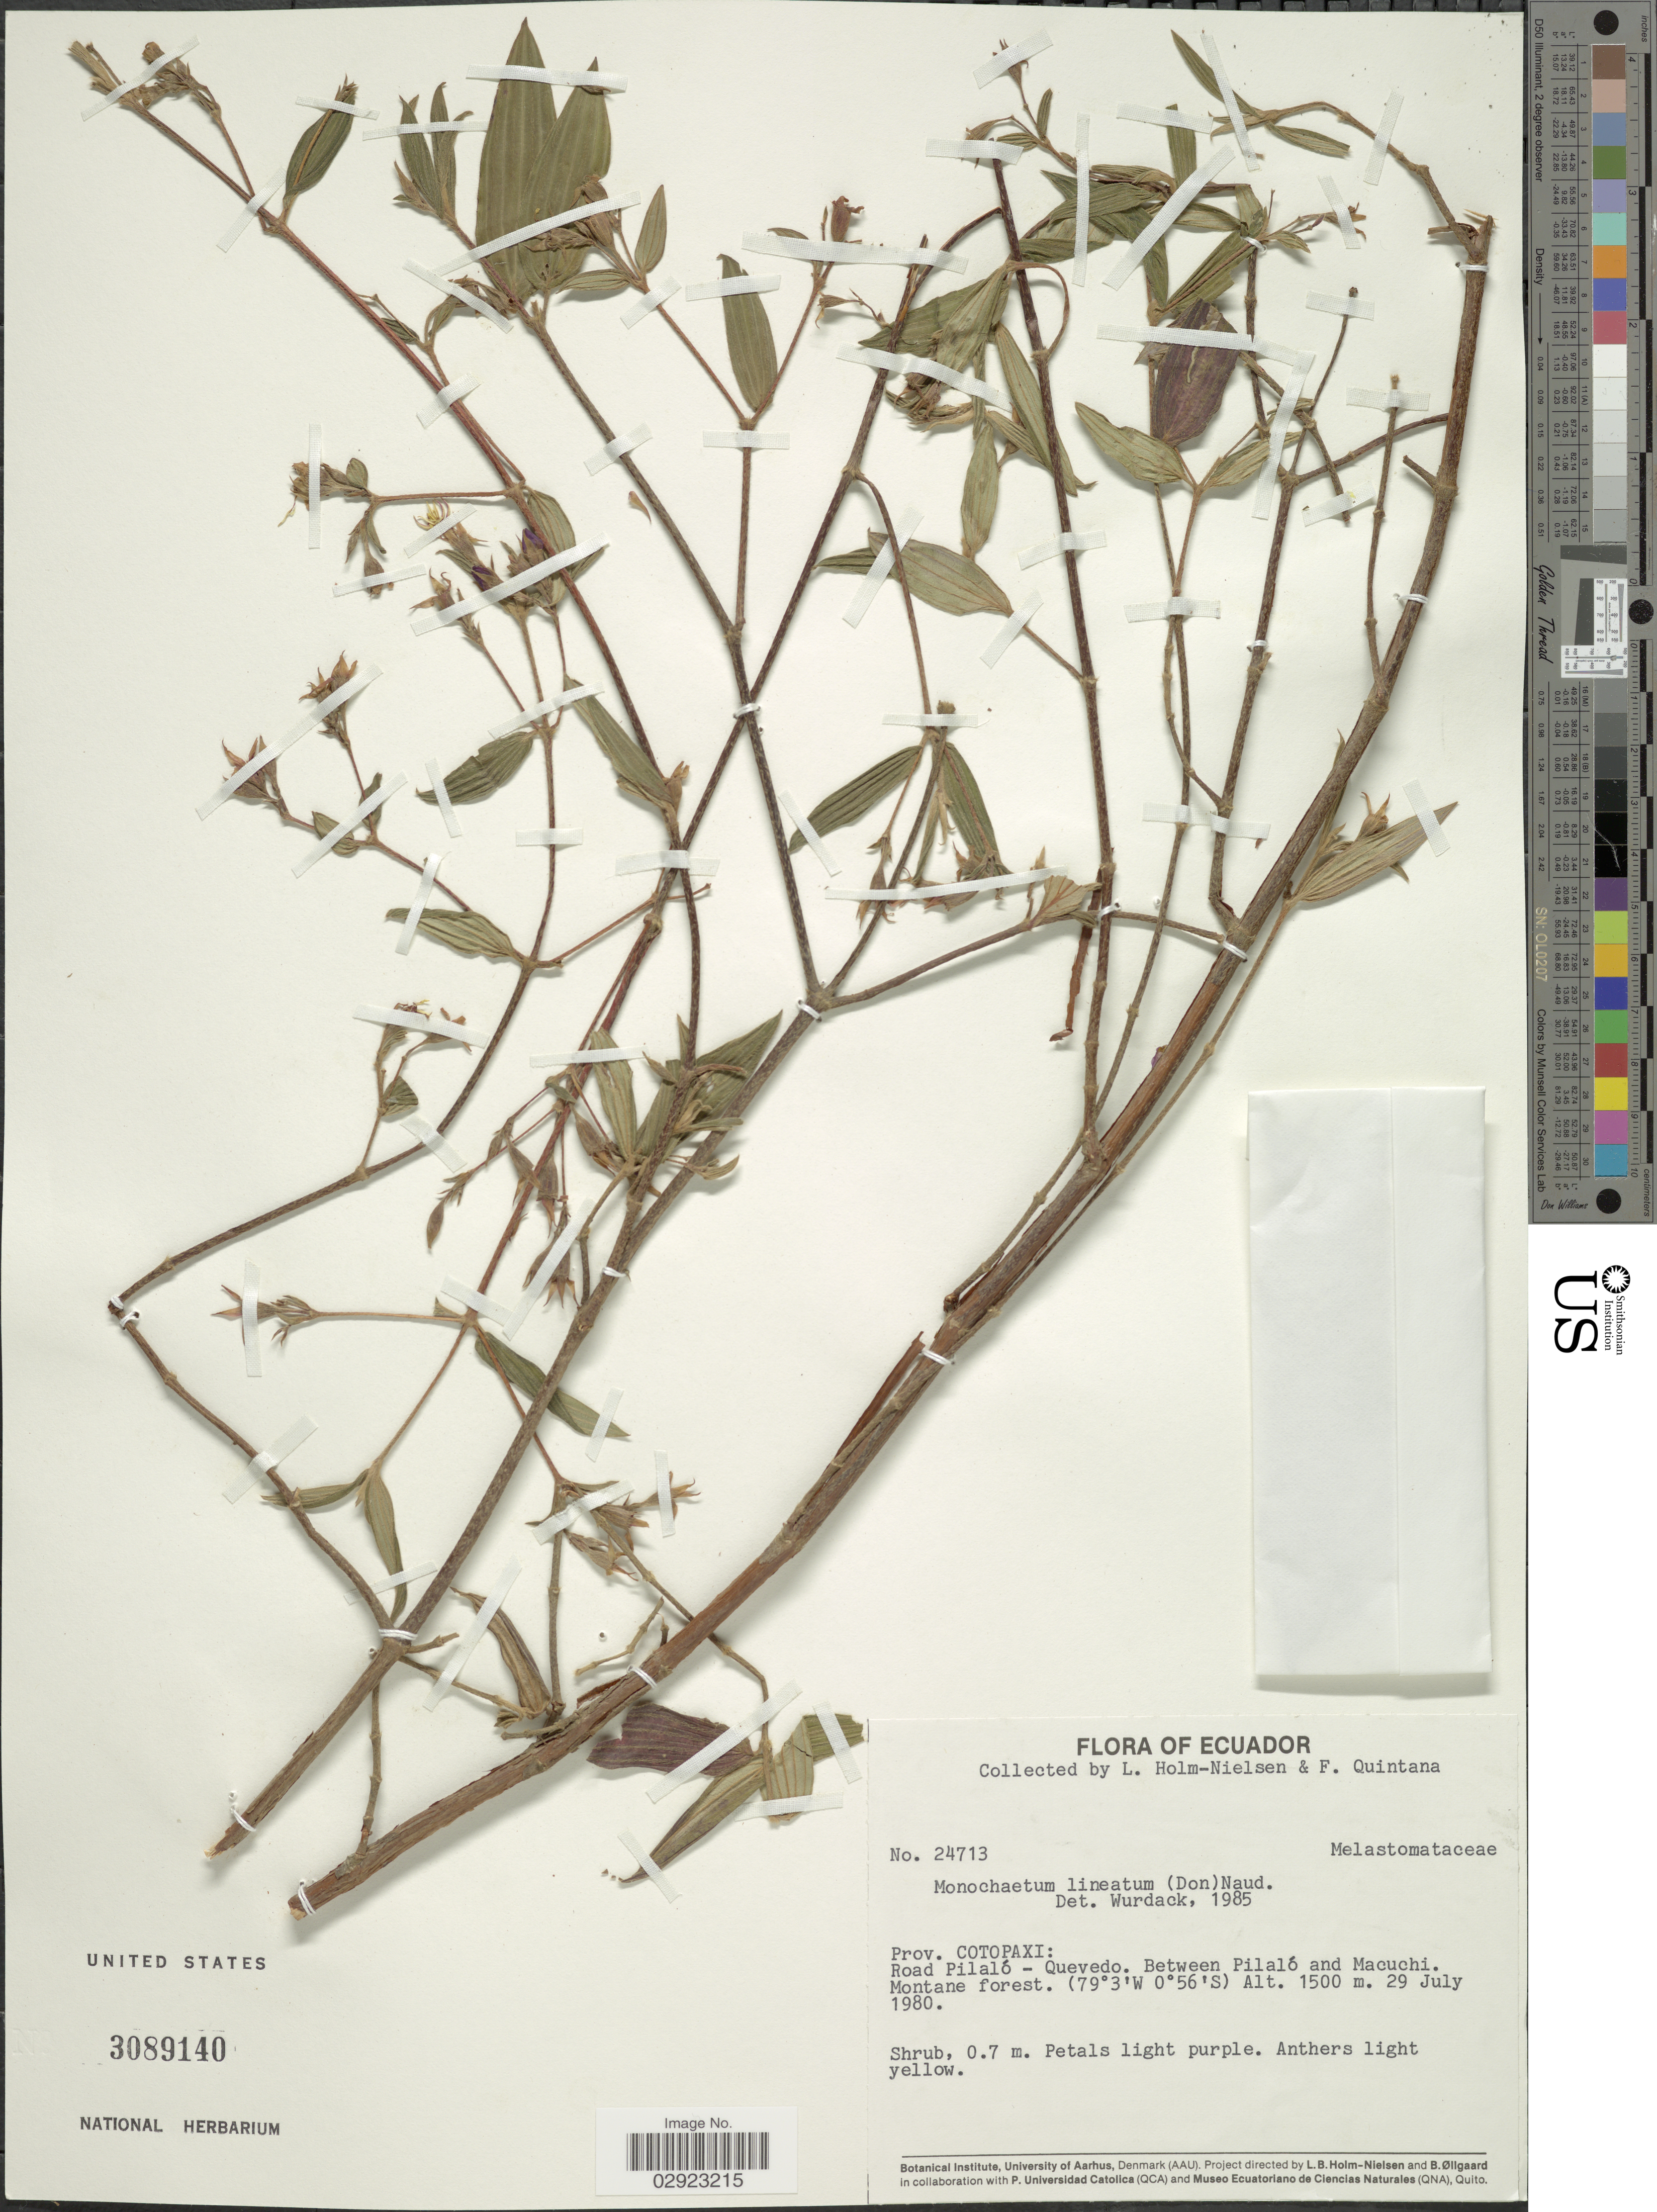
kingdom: Plantae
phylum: Tracheophyta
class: Magnoliopsida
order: Myrtales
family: Melastomataceae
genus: Monochaetum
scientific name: Monochaetum lineatum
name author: (D. Don) Naudin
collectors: L. Holm-Nielsen & F. Quintana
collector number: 24713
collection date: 1980-07-29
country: Ecuador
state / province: Cotopaxi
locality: Road Pilaló - Quevedo. Between Pilaló and Macuchi.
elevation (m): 1500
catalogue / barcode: US 3089140